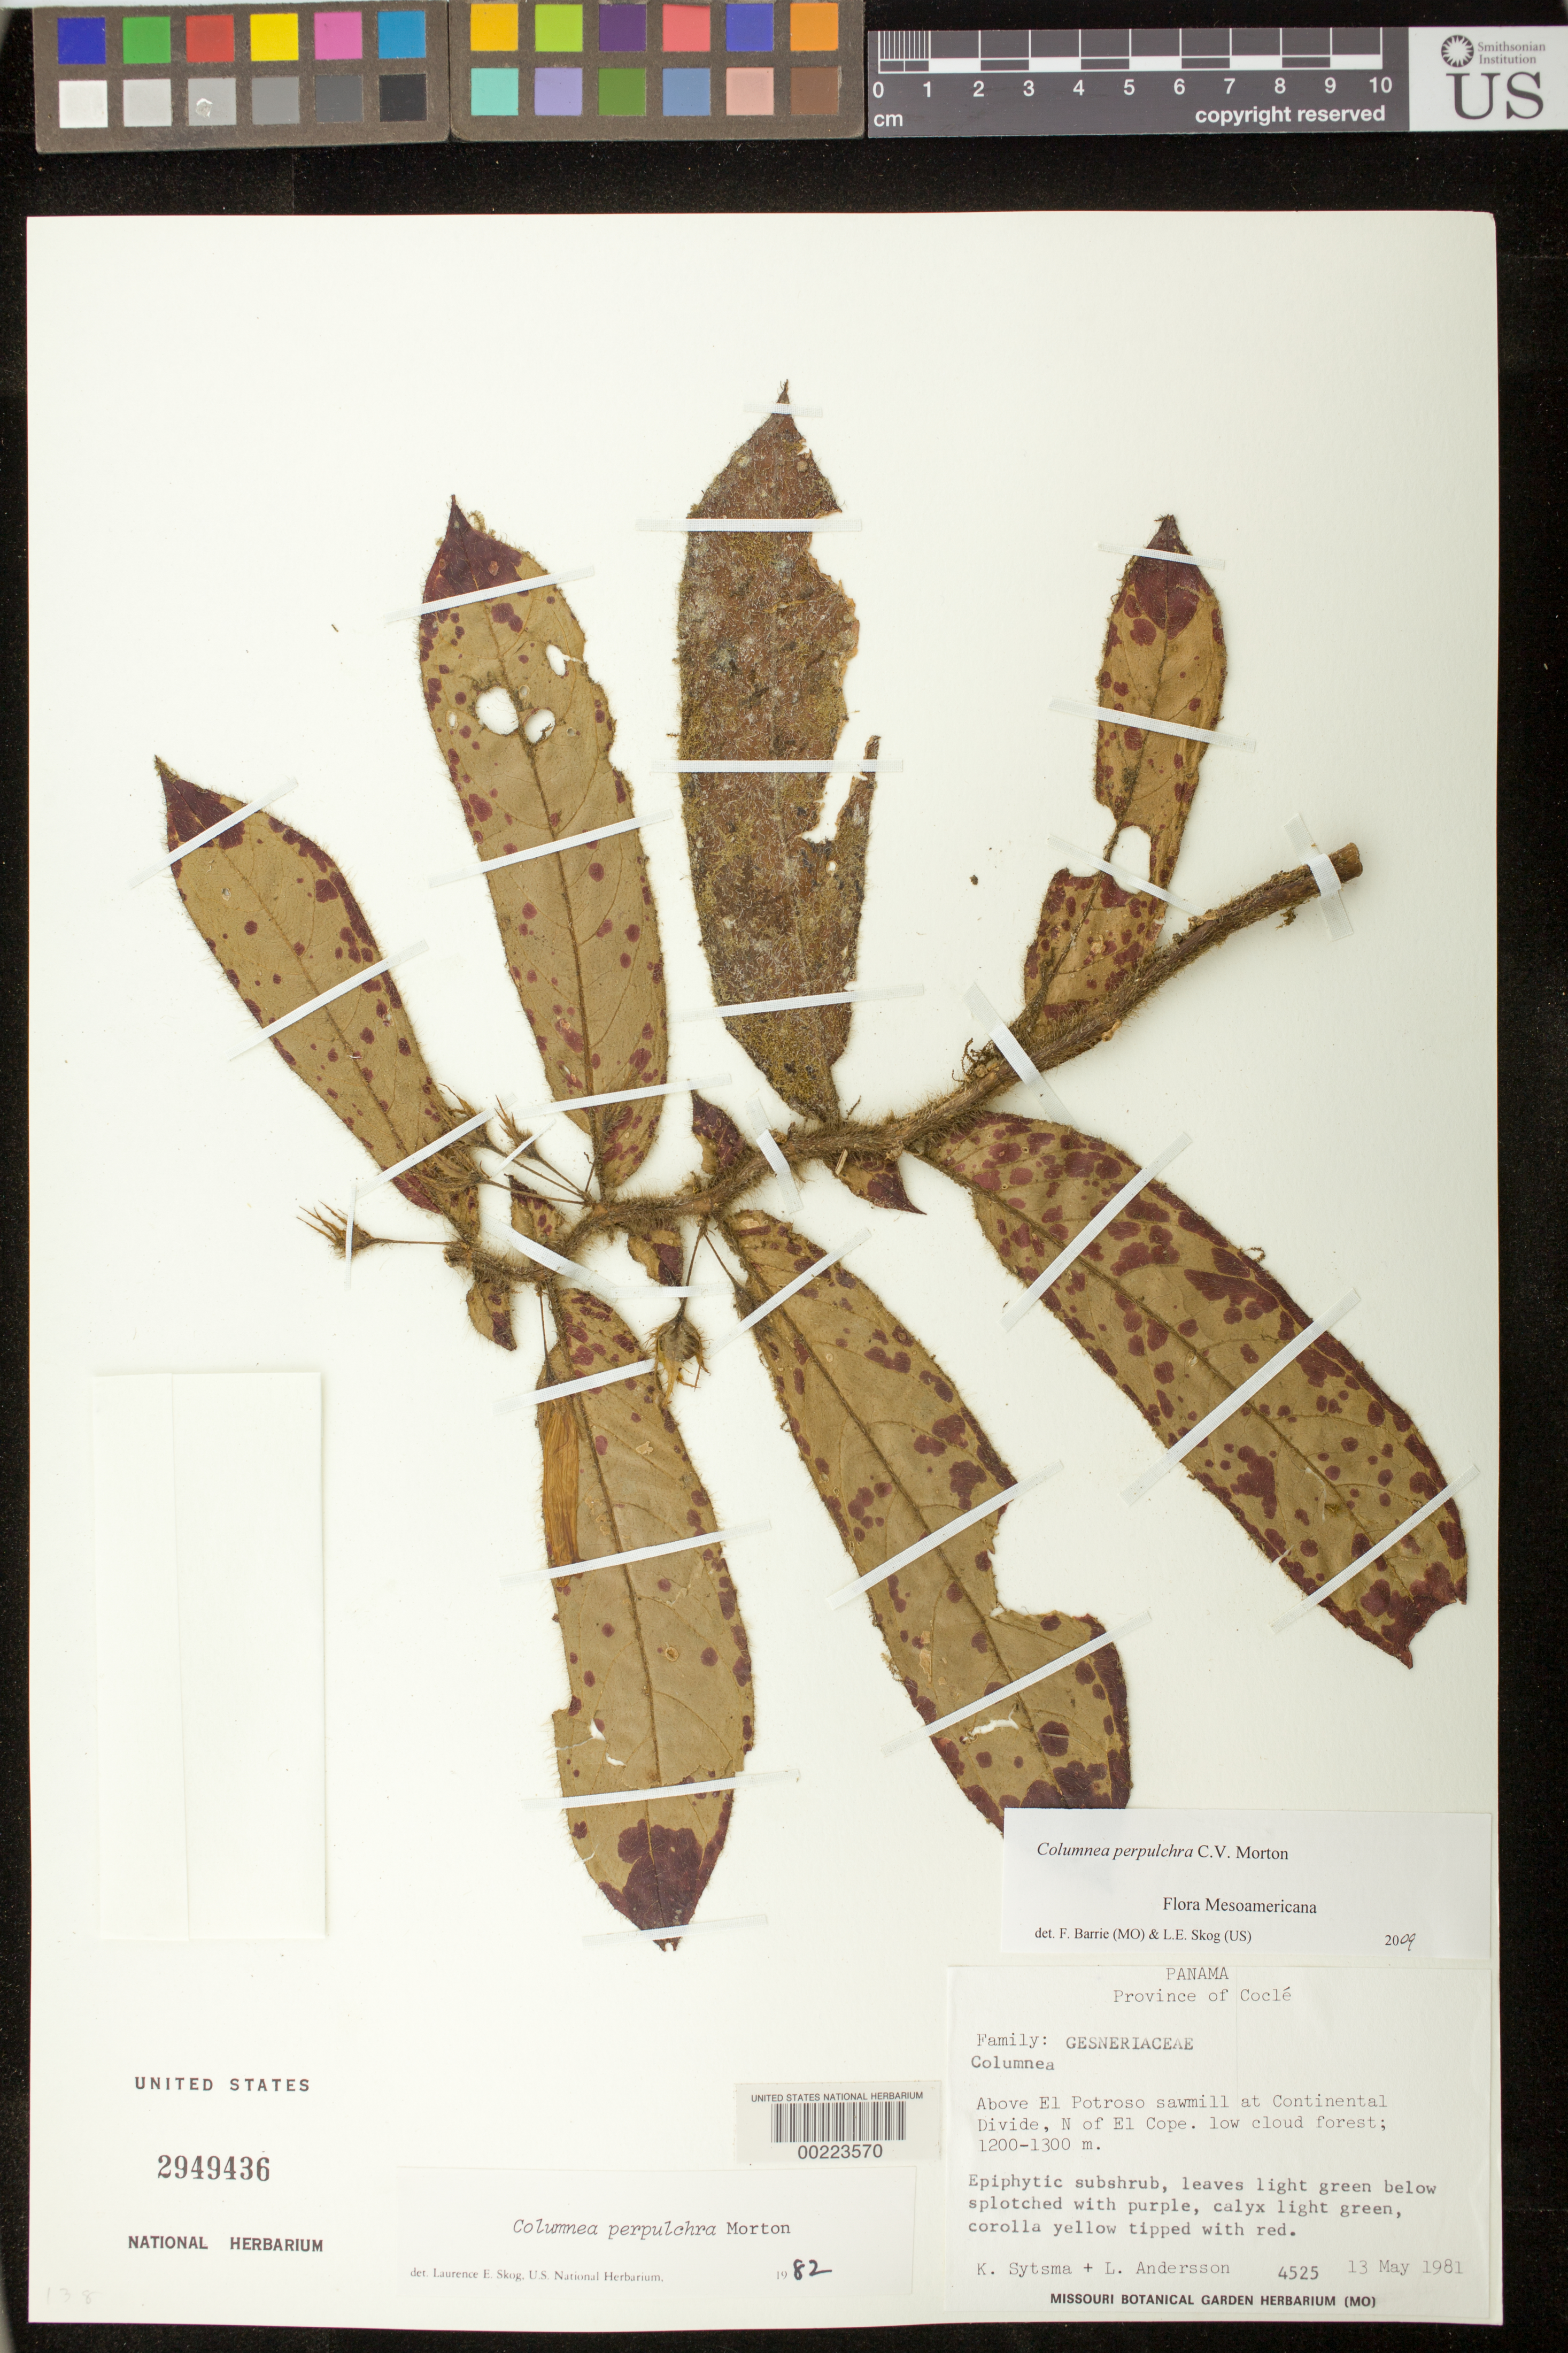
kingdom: Plantae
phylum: Tracheophyta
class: Magnoliopsida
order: Lamiales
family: Gesneriaceae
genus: Columnea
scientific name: Columnea perpulchra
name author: C.V. Morton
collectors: K. J. Sytsma & L. Andersson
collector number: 4525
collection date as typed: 13 May 1981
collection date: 1981-05-13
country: Panama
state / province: Coclé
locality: Above El Potroso sawmill at continental divide, N of El Cope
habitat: Low cloud forest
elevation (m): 1200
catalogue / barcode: US 2949436